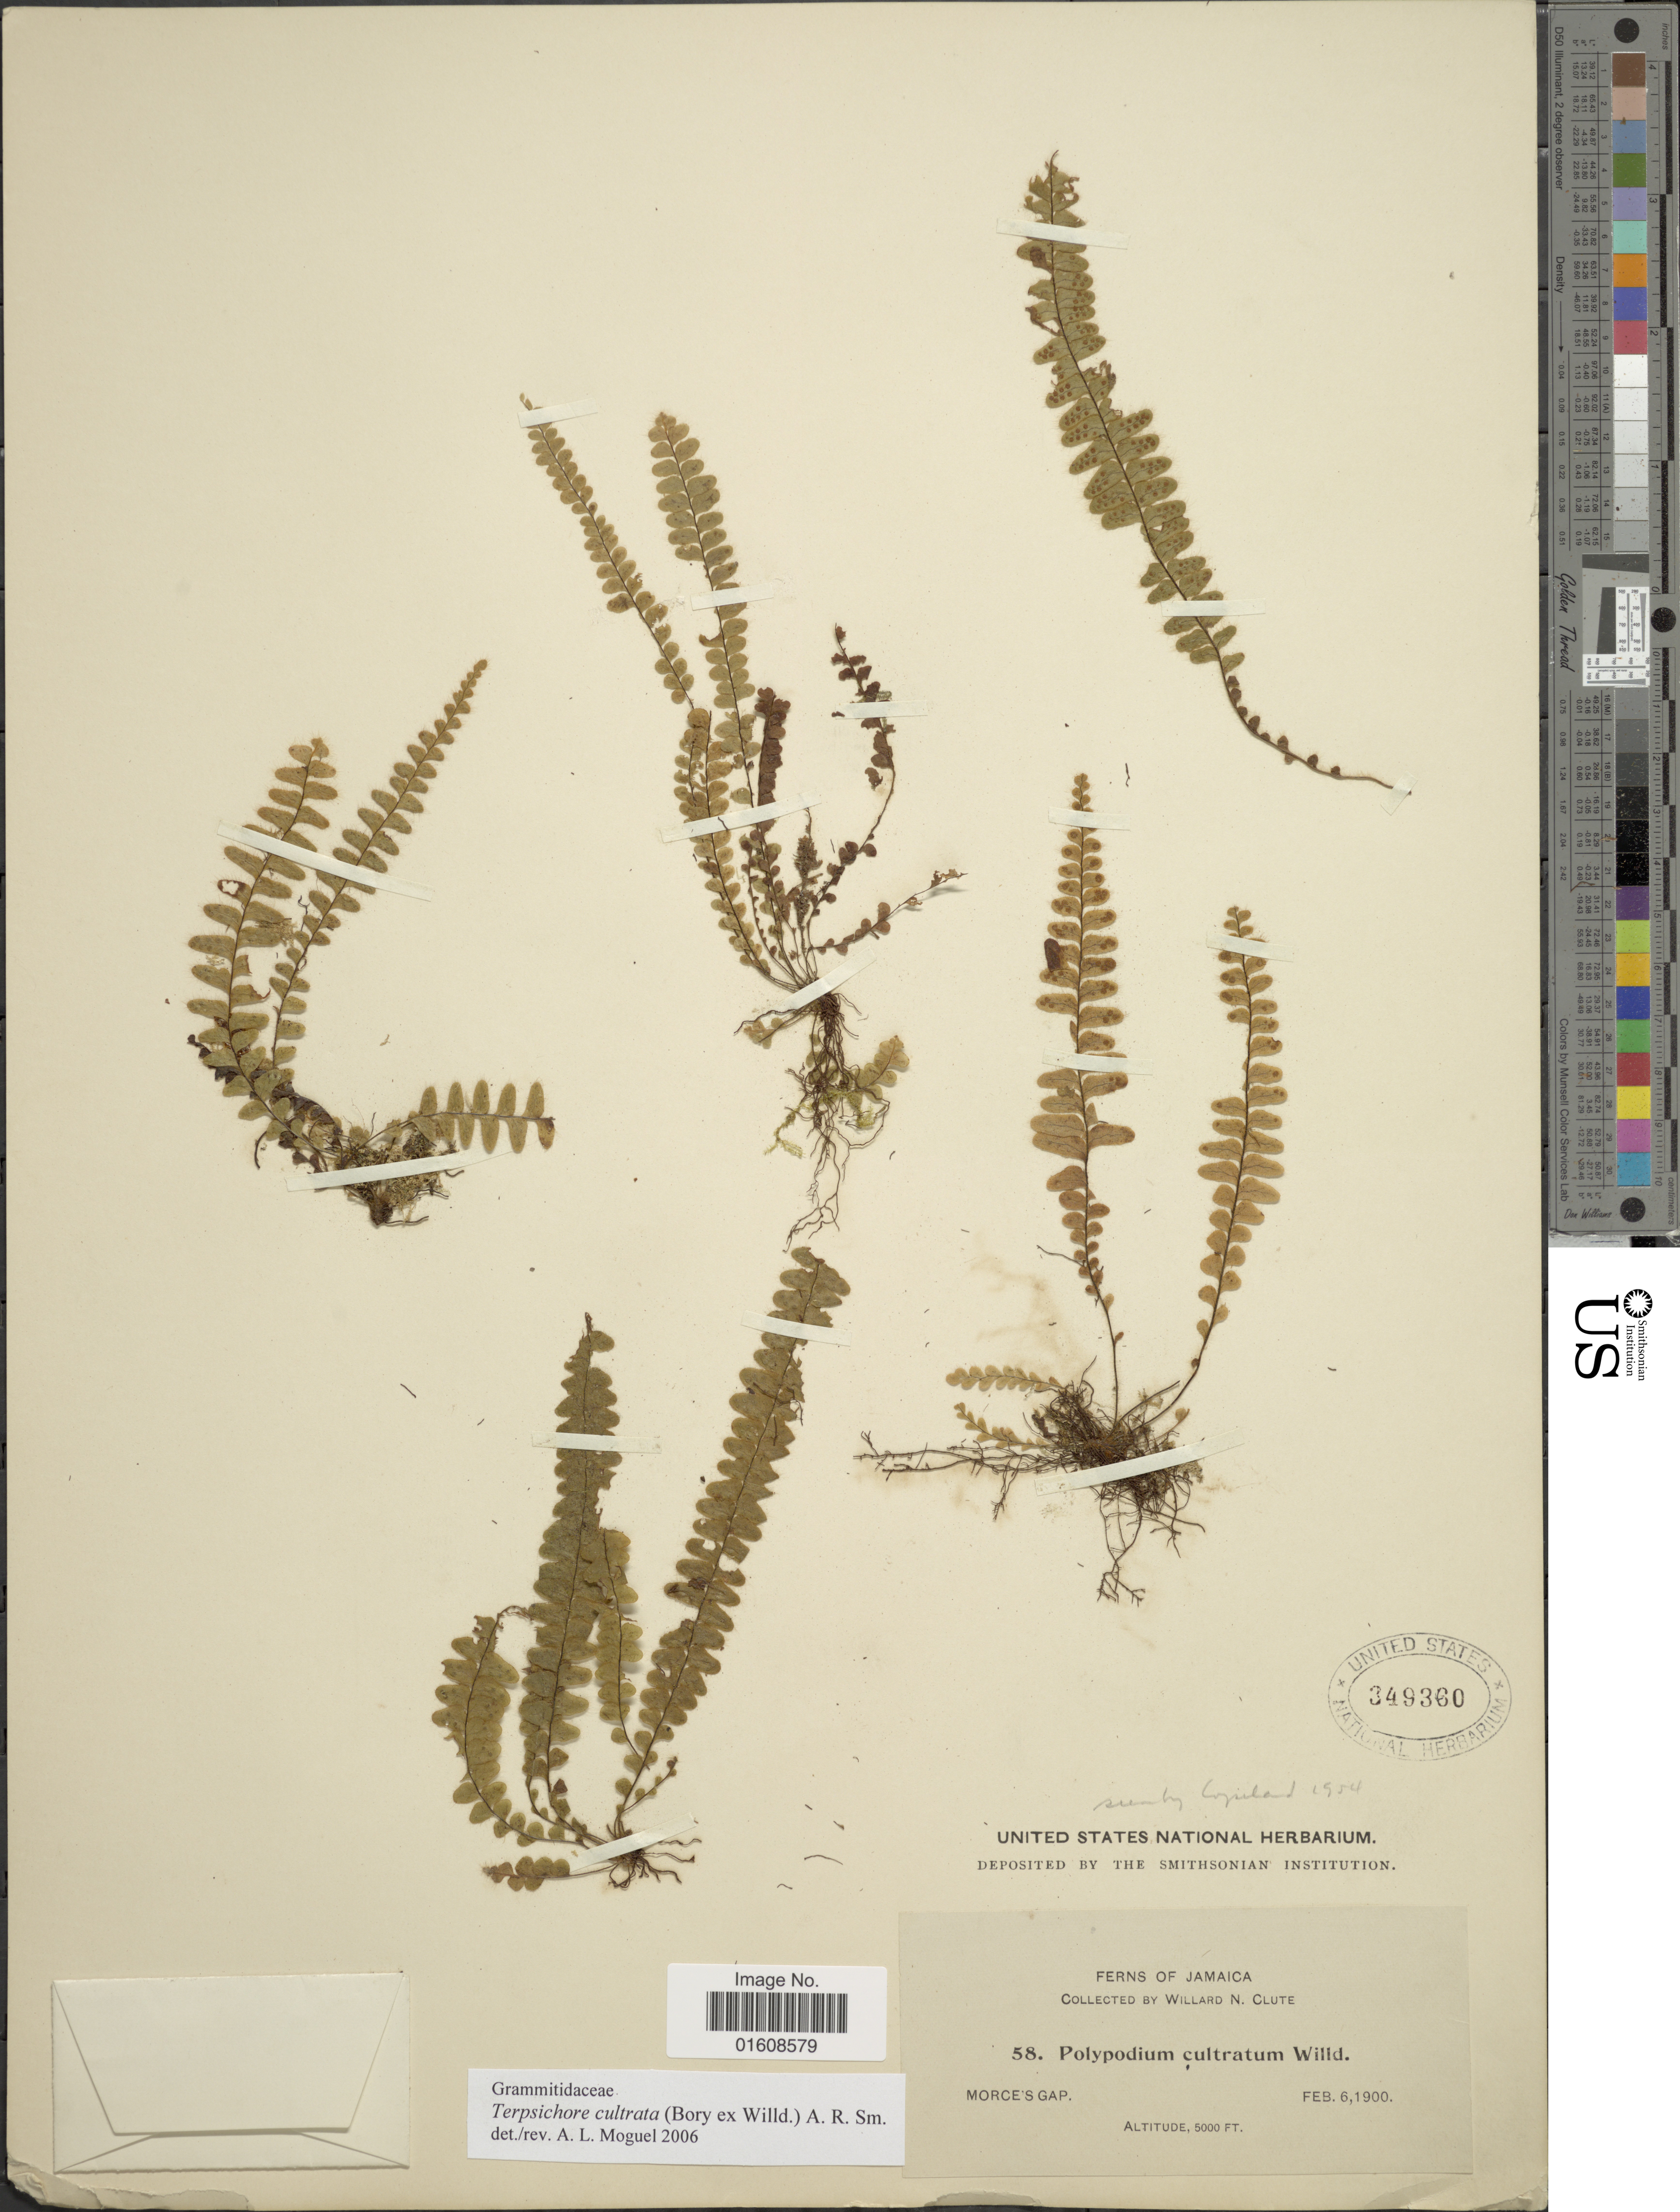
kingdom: Plantae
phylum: Tracheophyta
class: Polypodiopsida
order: Polypodiales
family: Polypodiaceae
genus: Alansmia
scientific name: Alansmia cultrata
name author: (Bory ex Willd.) Moguel & M. Kessler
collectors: W. N. Clute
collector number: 58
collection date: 1900-02-06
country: Jamaica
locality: Morce's Gap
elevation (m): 1524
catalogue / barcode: US 349360